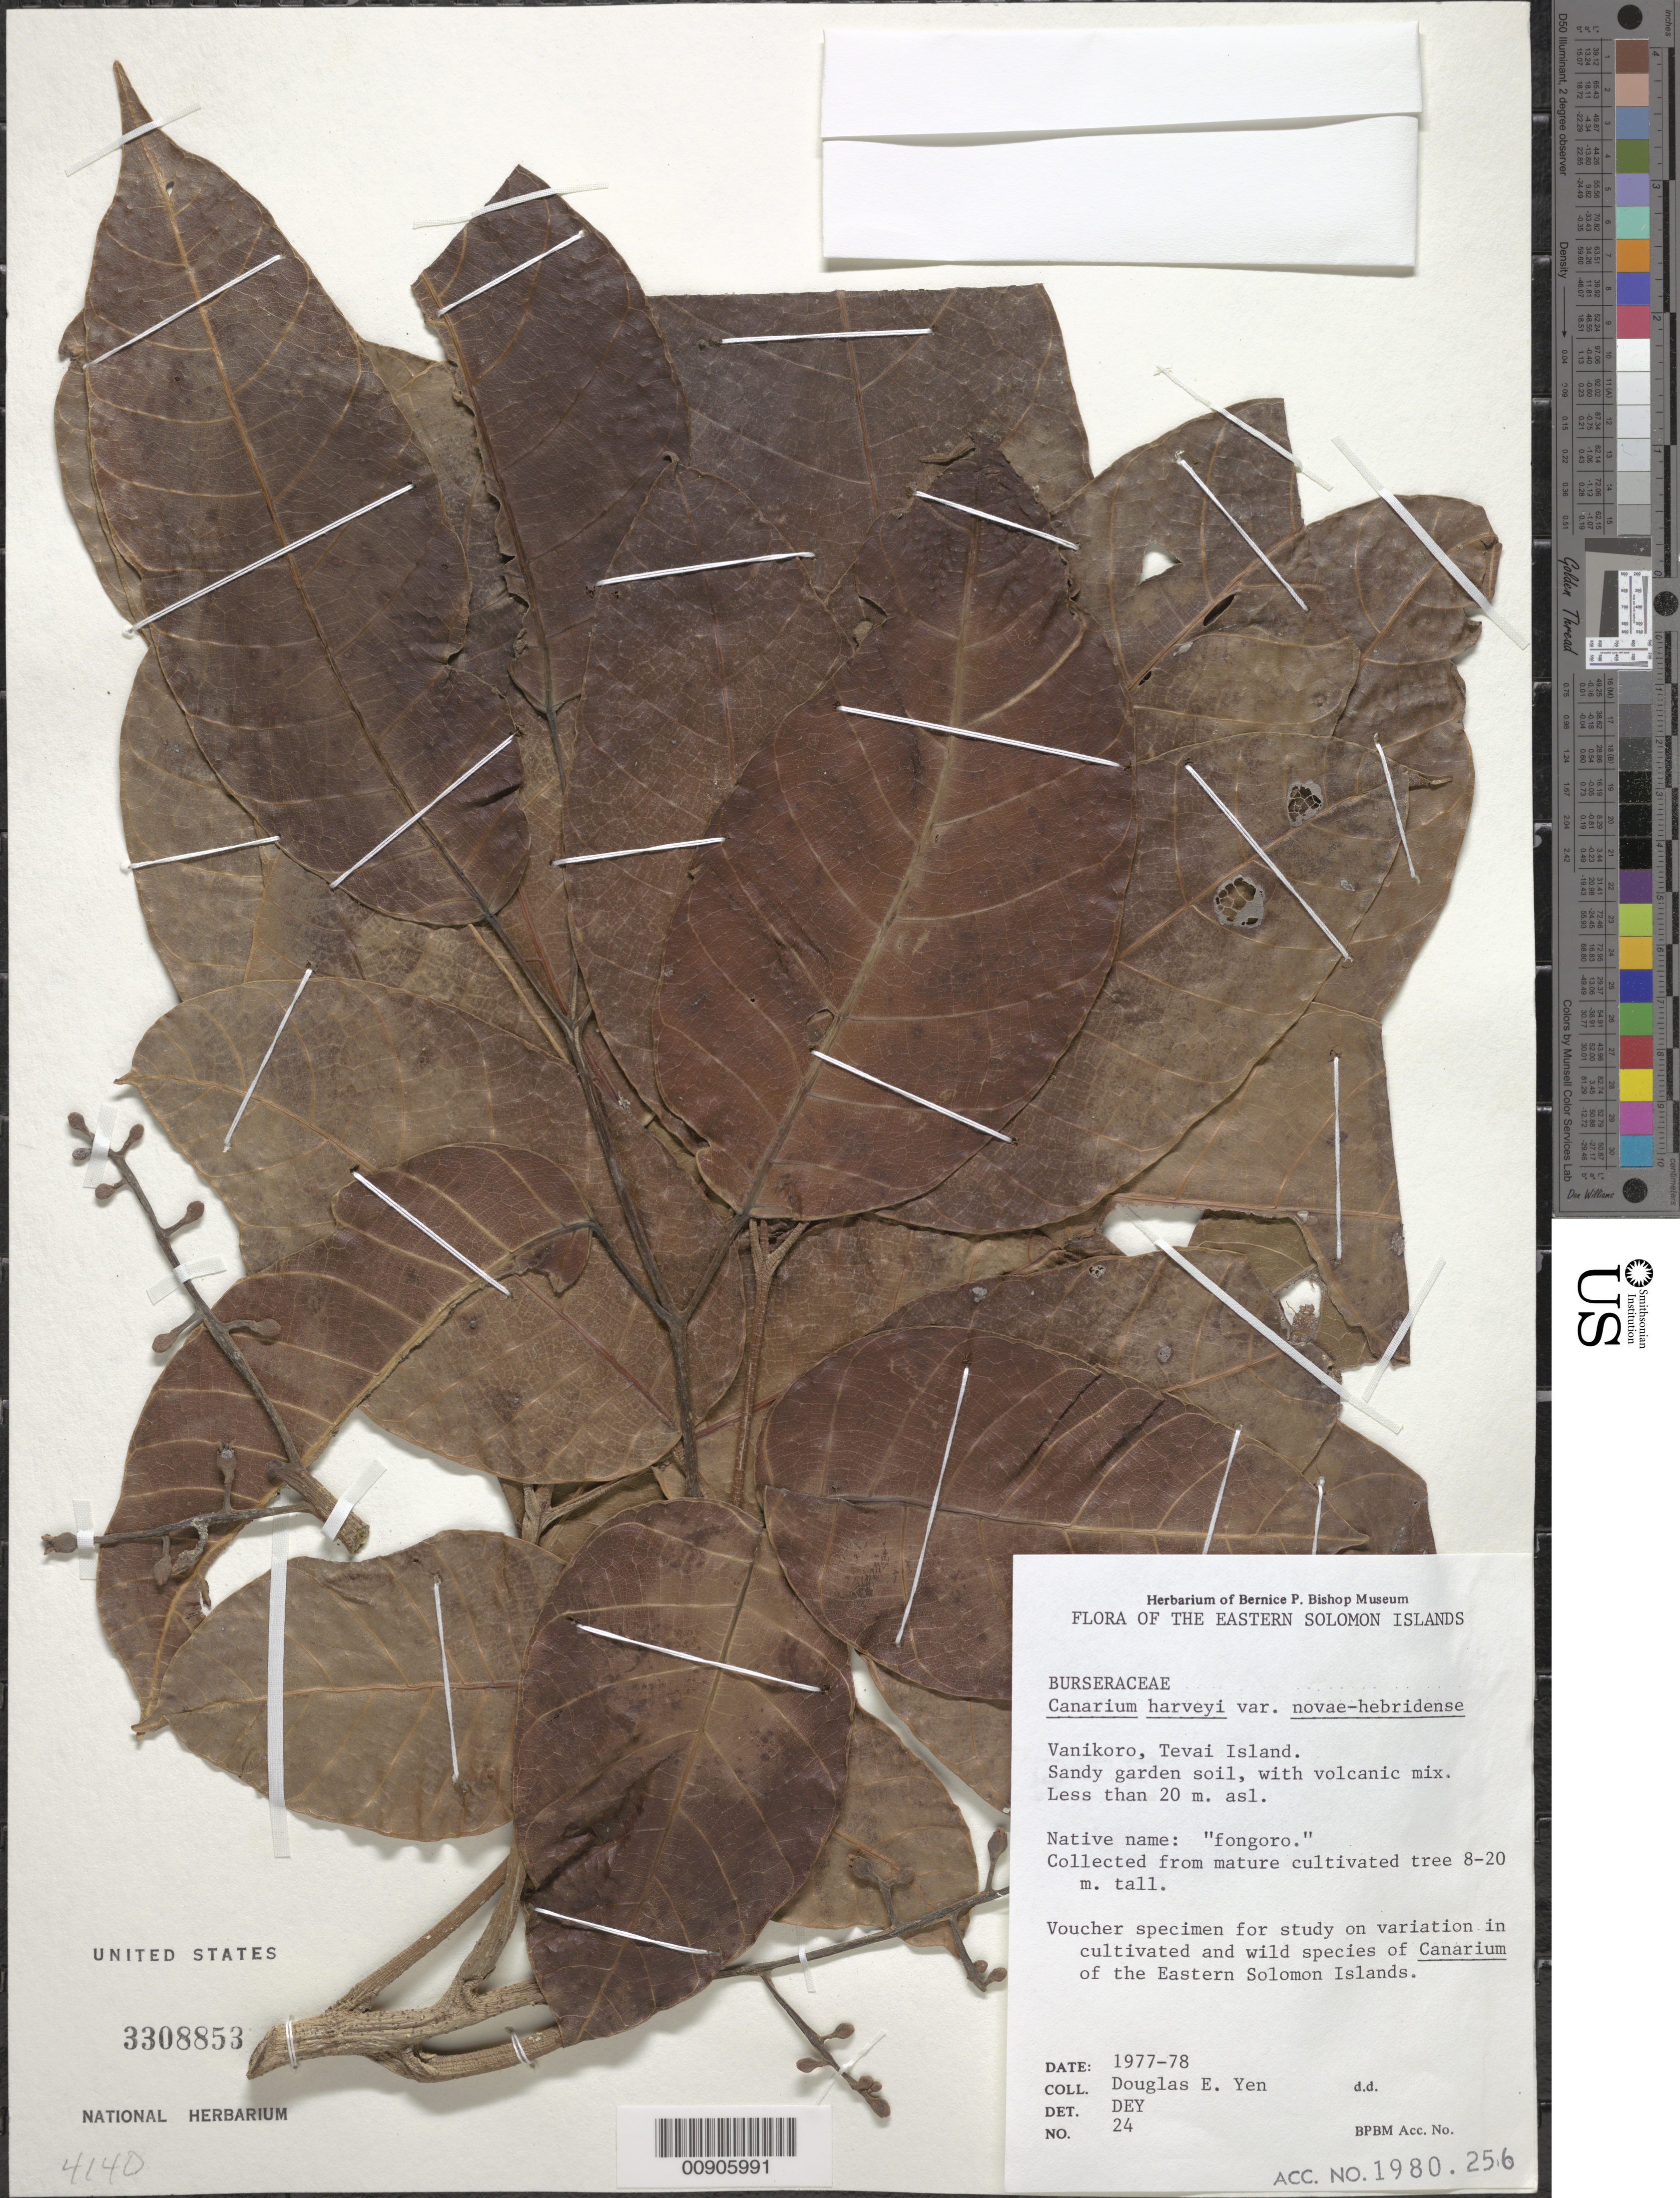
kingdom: Plantae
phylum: Tracheophyta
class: Magnoliopsida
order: Sapindales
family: Burseraceae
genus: Canarium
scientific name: Canarium harveyi var. novae-hebridense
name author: Leenh.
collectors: D. Yen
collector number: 24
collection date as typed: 1977 to 1978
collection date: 1977/1978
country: Solomon Islands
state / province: Temotu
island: Te Anu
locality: Eastern Solomon Islands, Vanikoro. Tevai I. [ = Te Anu]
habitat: Sandy garden soil, with volcanic mix.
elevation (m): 20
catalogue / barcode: US 3308853